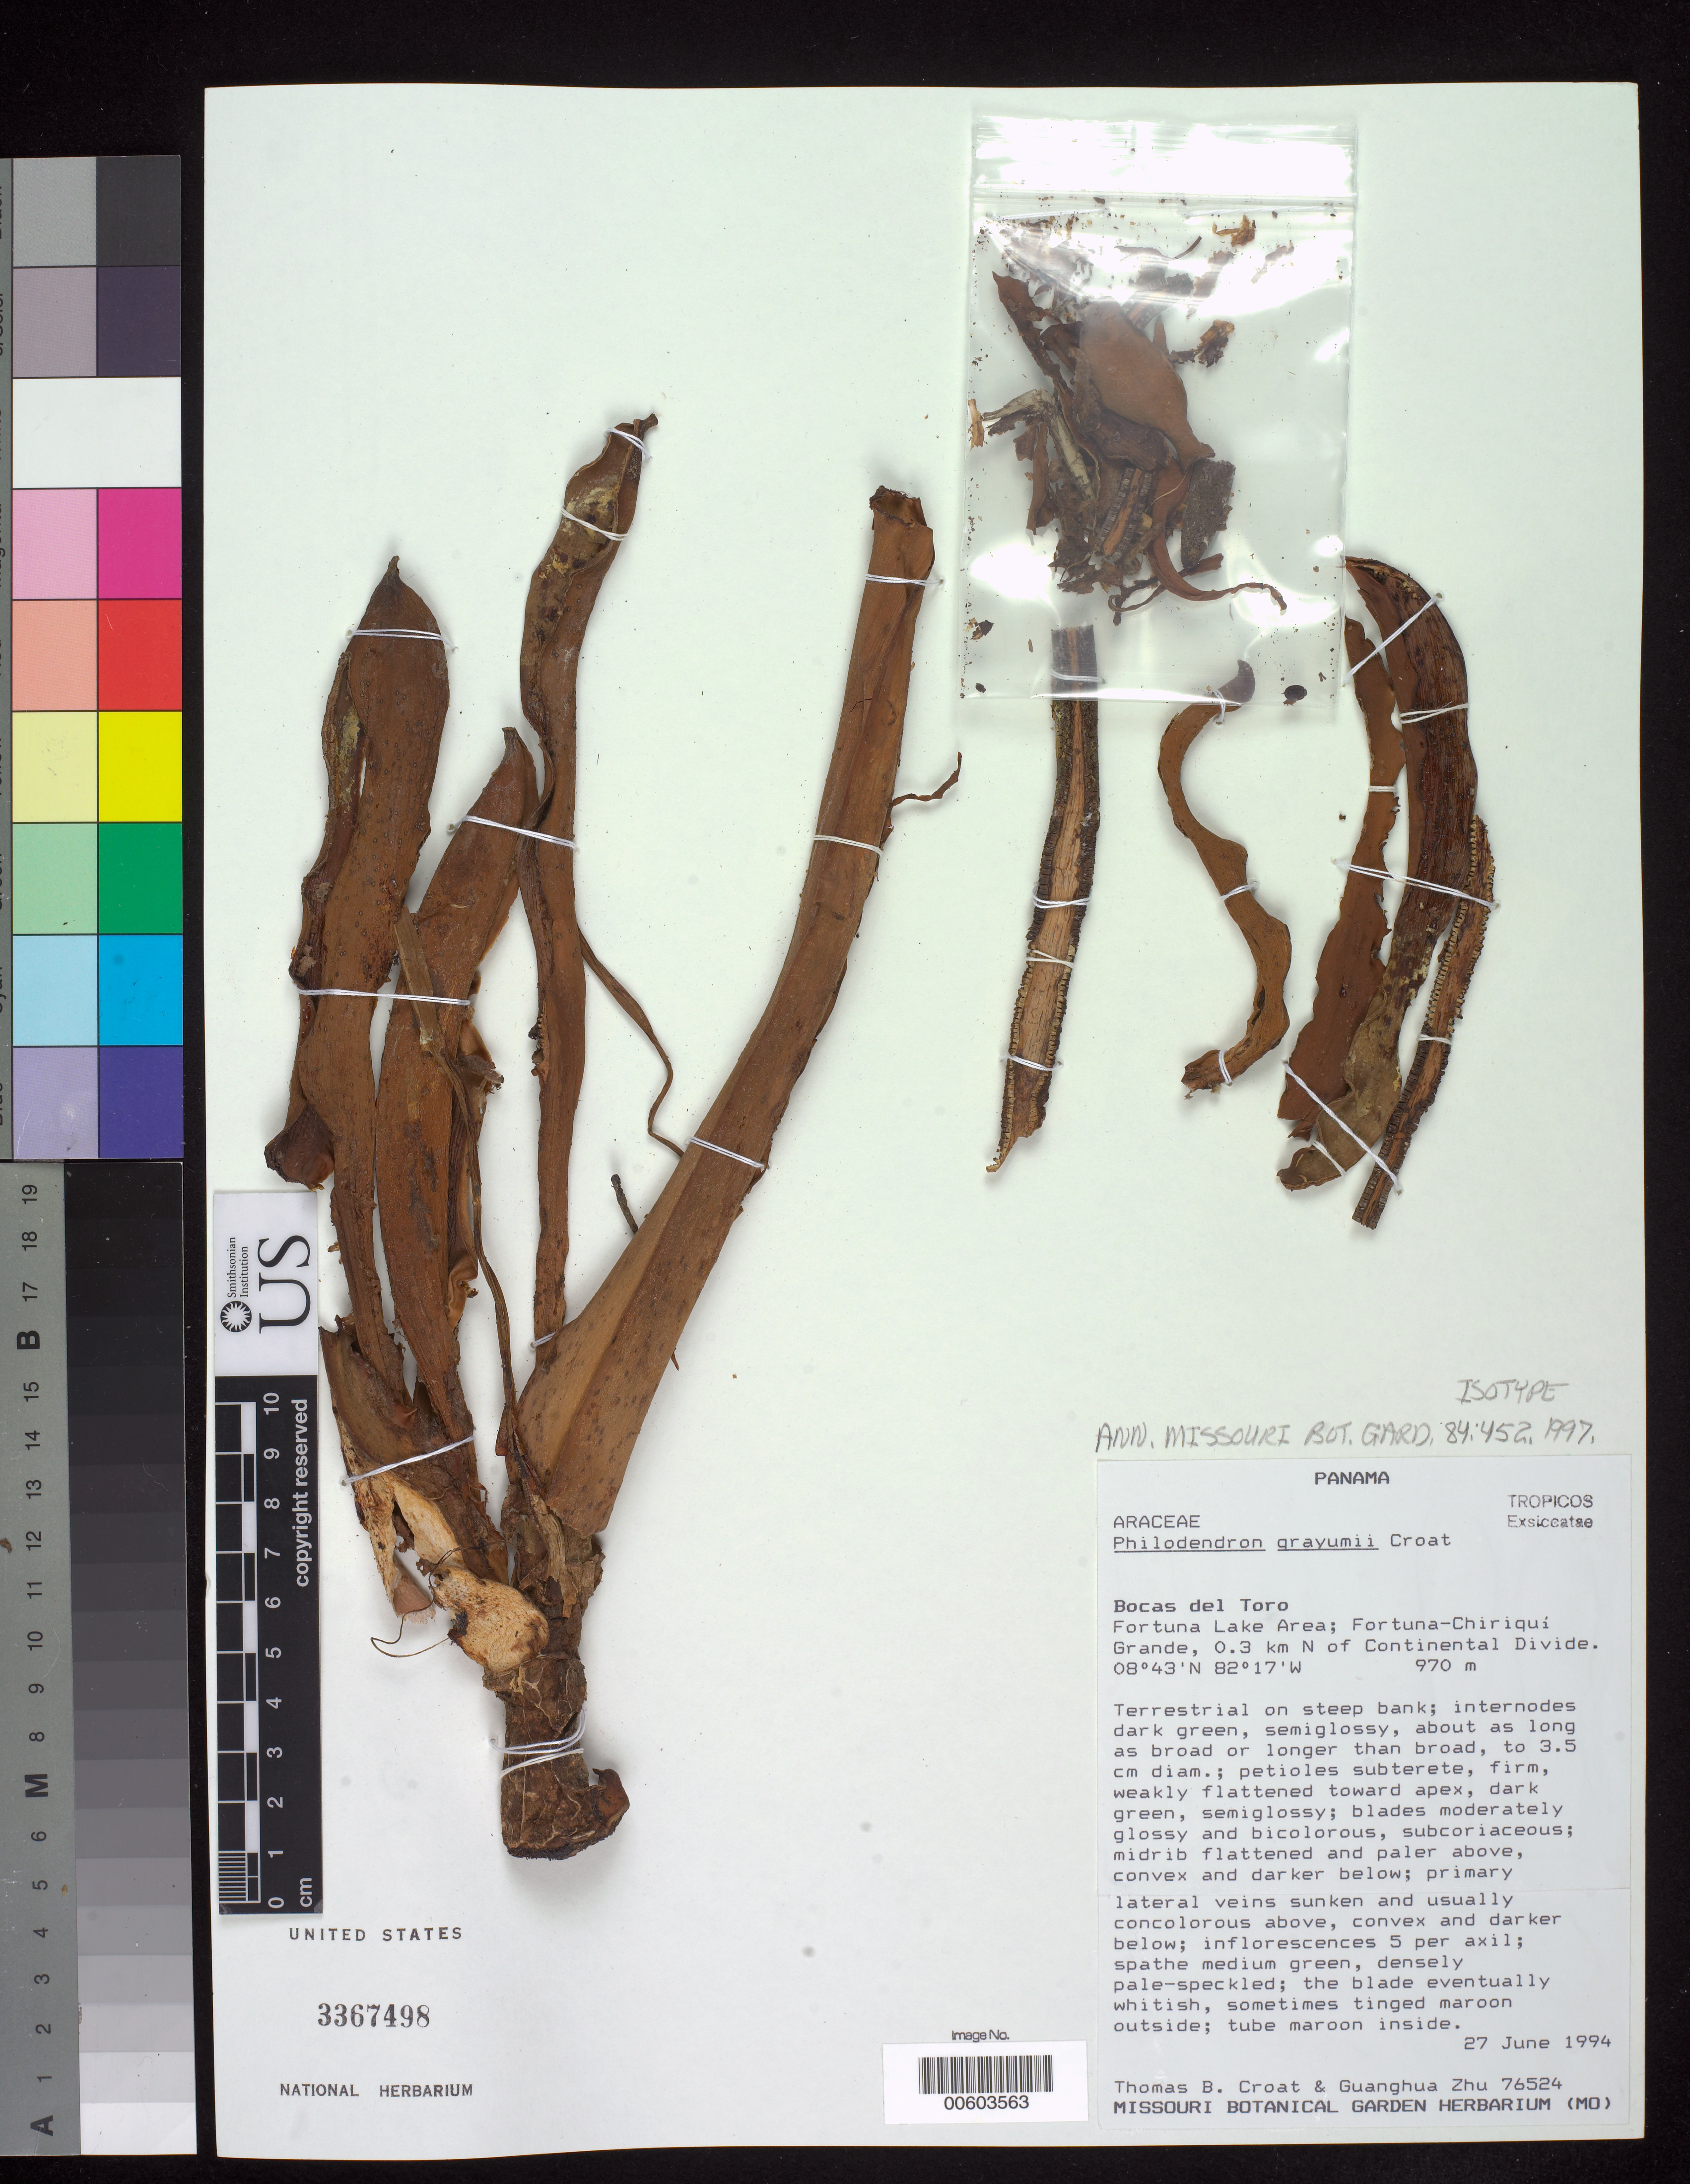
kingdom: Plantae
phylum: Tracheophyta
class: Liliopsida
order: Alismatales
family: Araceae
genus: Philodendron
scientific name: Philodendron grayumii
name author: Croat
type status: Isotype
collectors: T. B. Croat & G. H. Zhu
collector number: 76524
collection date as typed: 27 Jun 1994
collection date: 1994-06-27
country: Panama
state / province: Bocas del Toro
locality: Fortuna Lake area, Fortuna-Chiriqui Grande, 0.3 km N of Continental Divide.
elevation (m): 970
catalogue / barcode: US 3367498